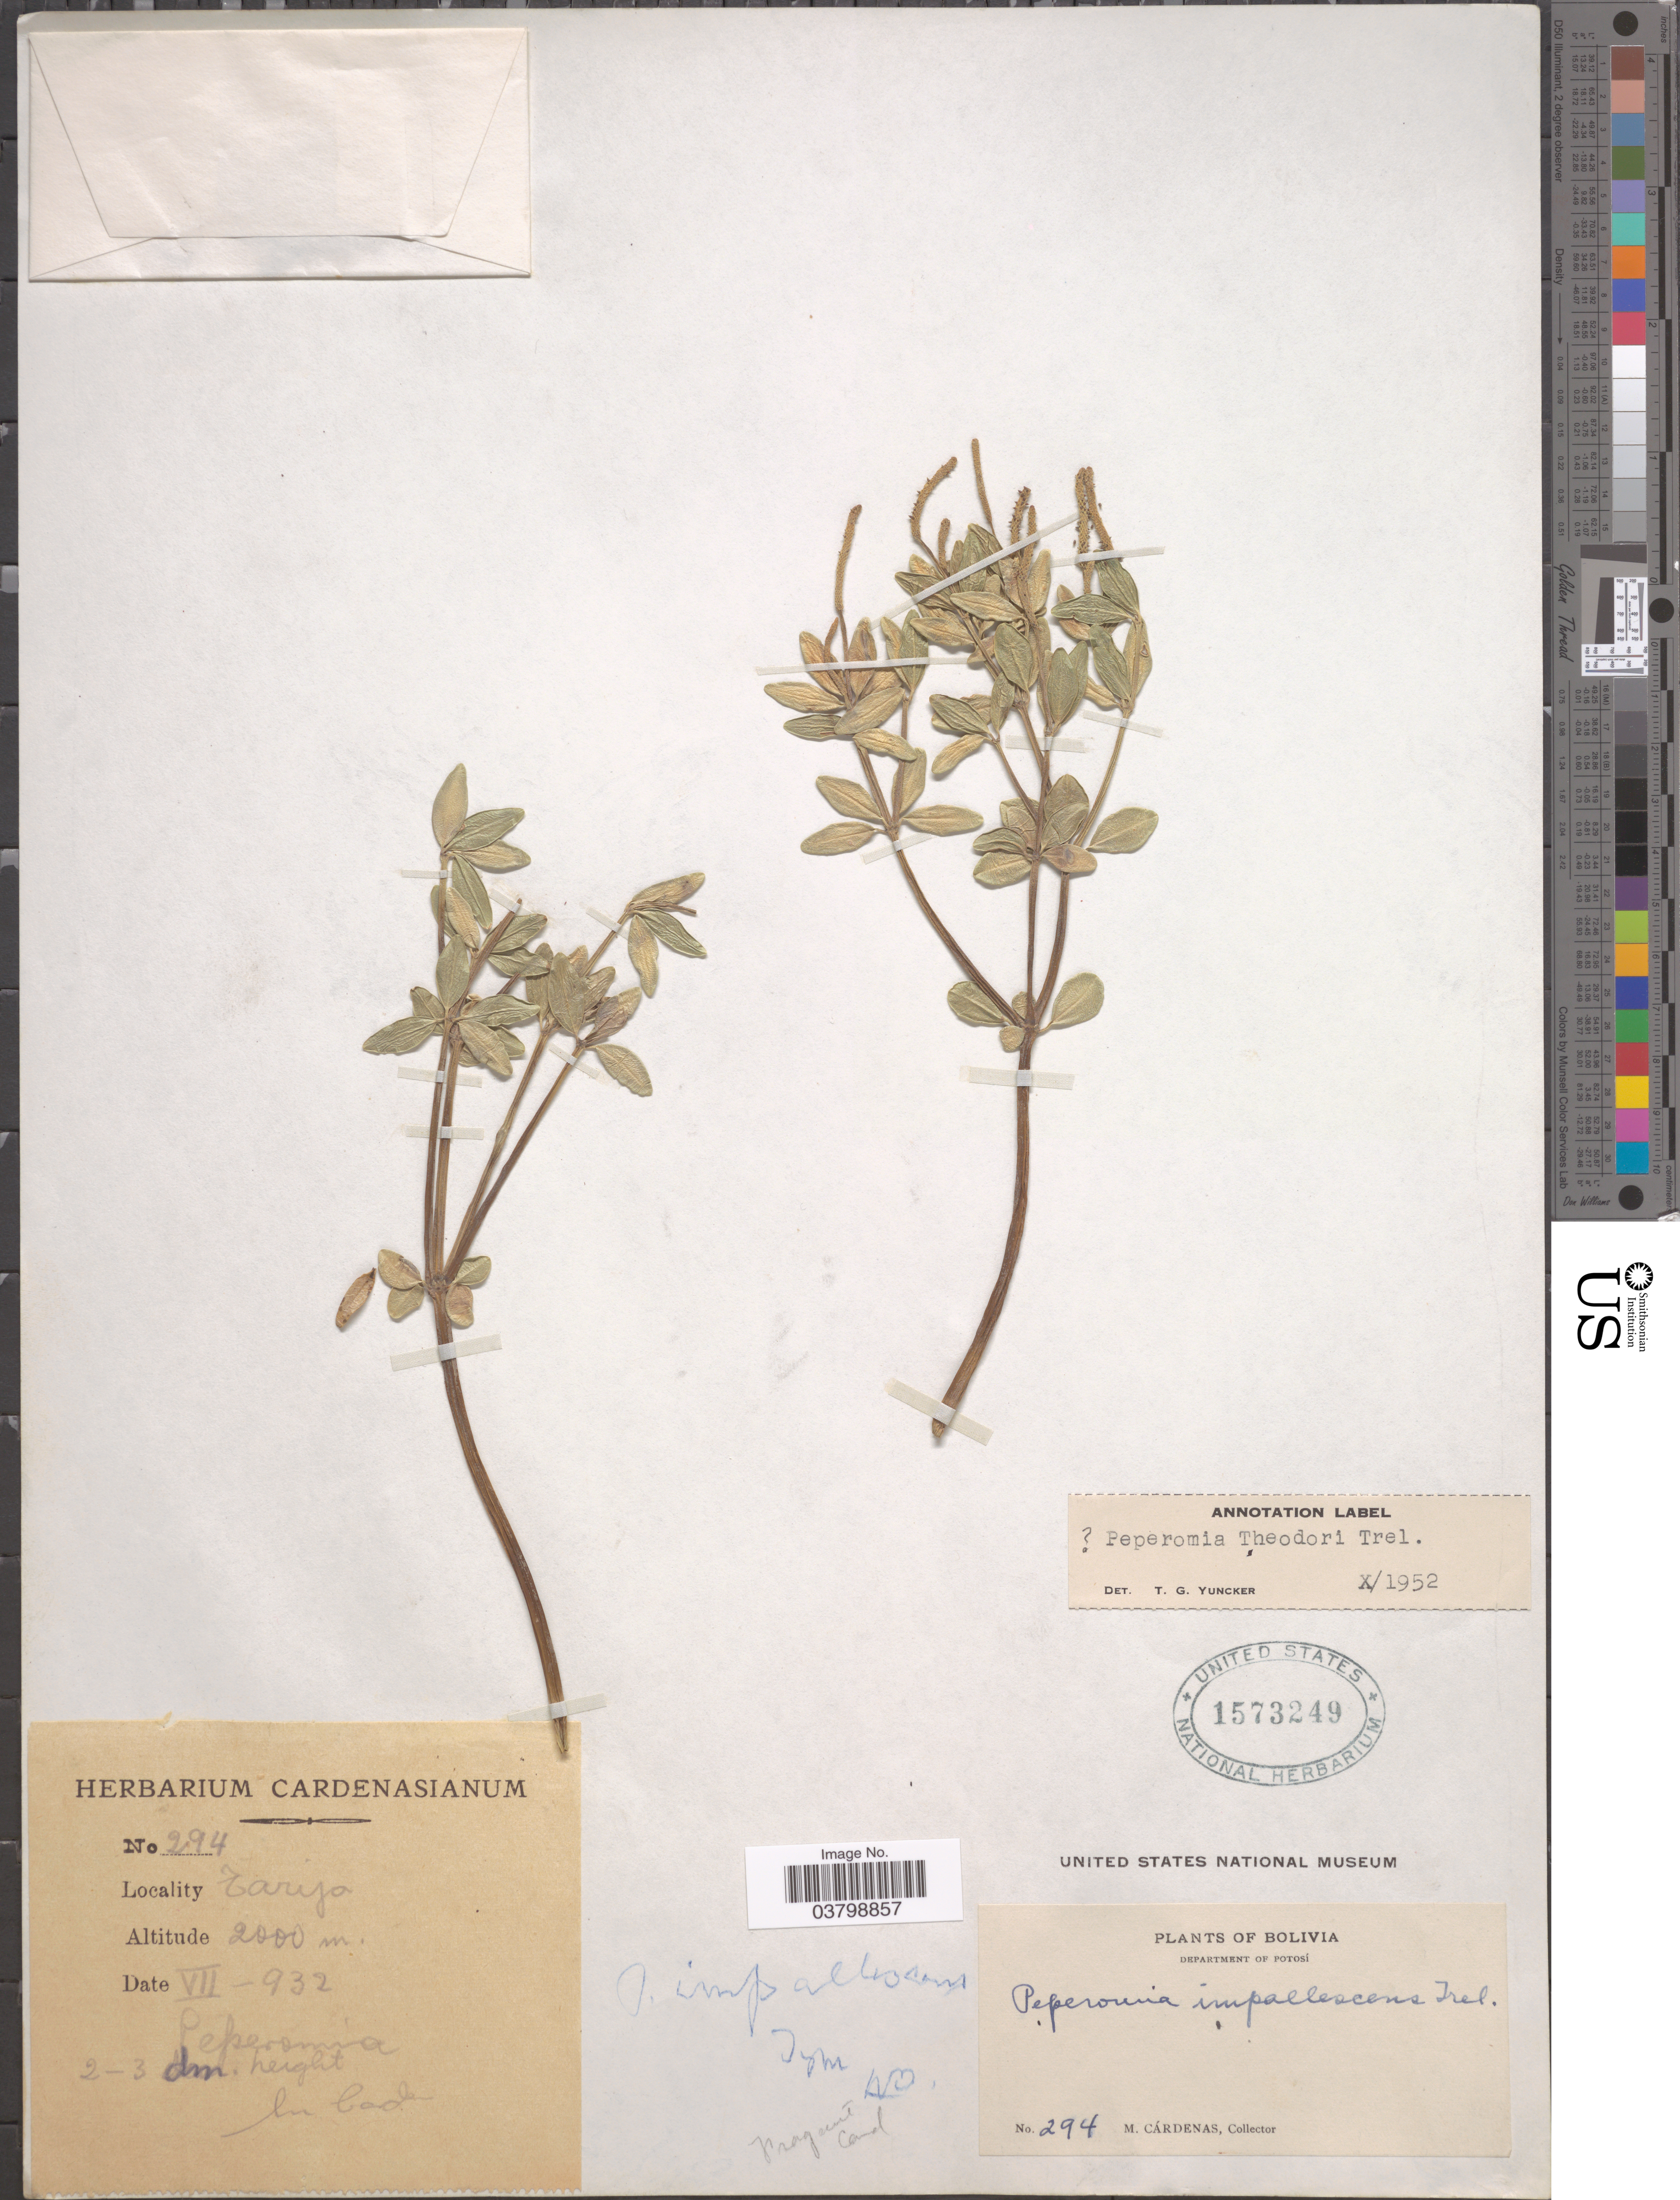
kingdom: Plantae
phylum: Tracheophyta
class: Magnoliopsida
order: Piperales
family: Piperaceae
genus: Peperomia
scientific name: Peperomia theodori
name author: Trel.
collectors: M. Cárdenas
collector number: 294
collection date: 1932-07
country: Bolivia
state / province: Potosi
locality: Tarija. Department of Potosí.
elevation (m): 2000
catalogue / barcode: US 1573249